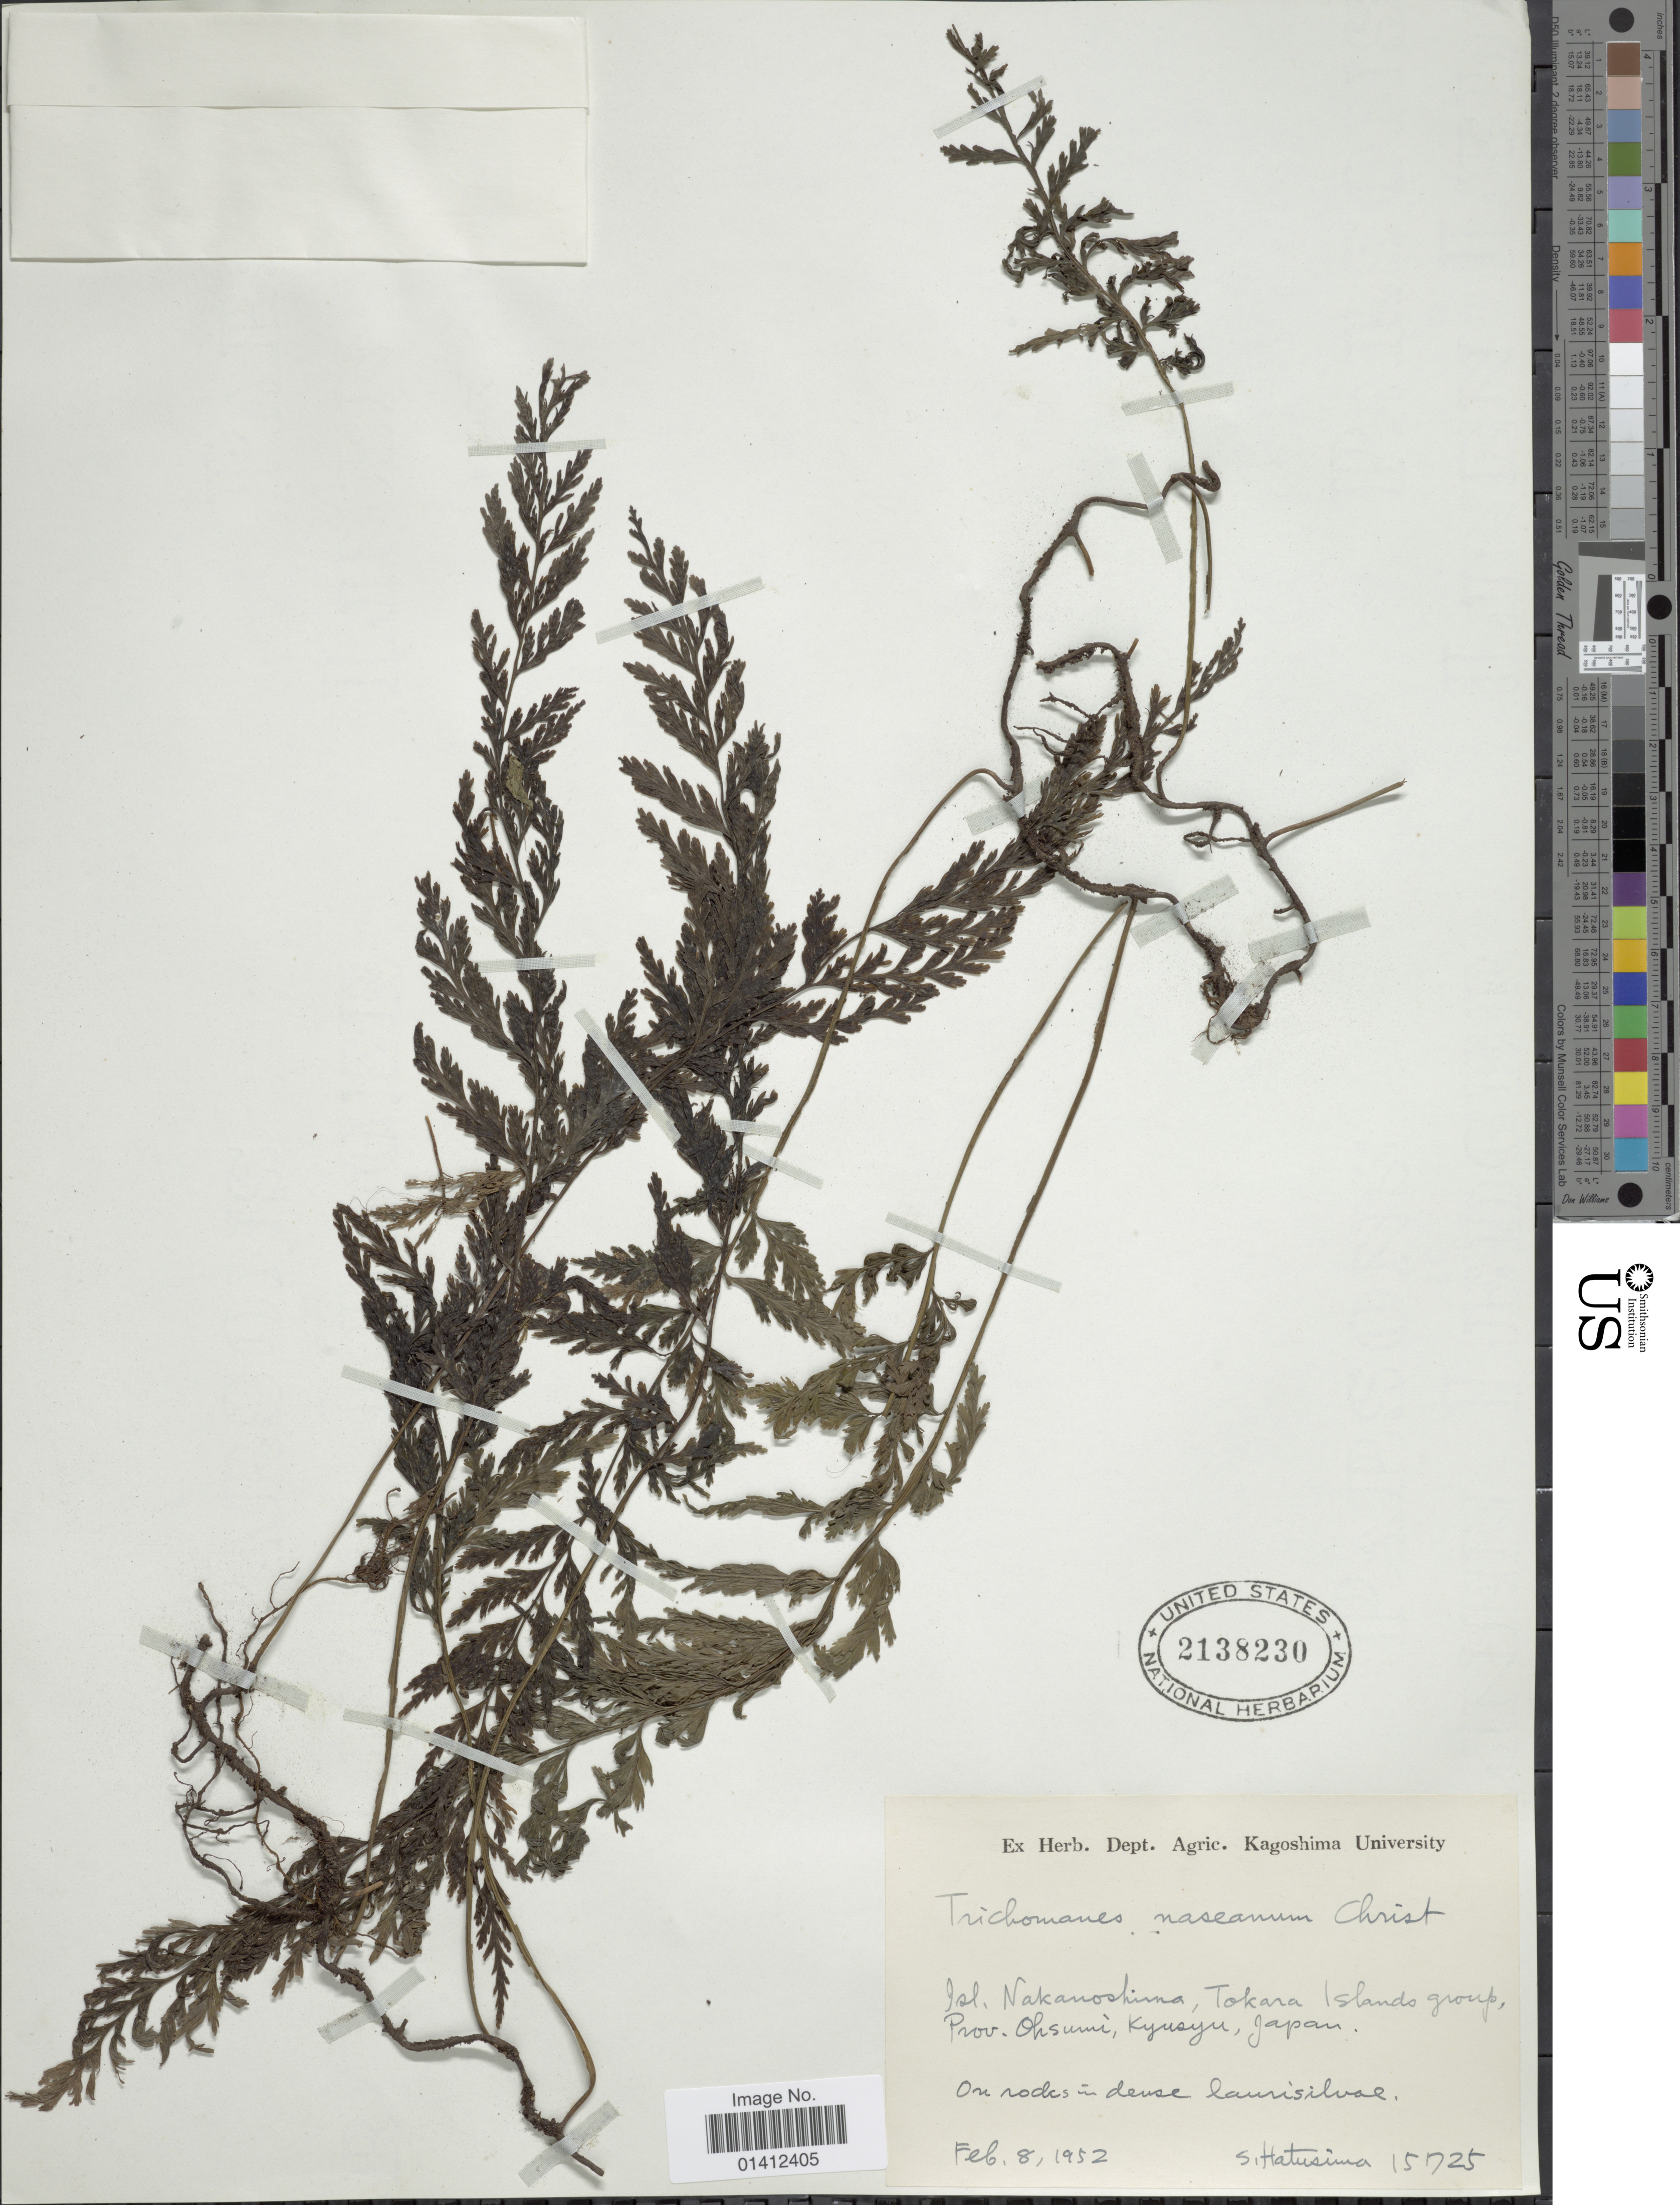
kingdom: Plantae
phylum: Tracheophyta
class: Polypodiopsida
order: Hymenophyllales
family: Hymenophyllaceae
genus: Vandenboschia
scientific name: Vandenboschia radicans var. naseana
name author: (Christ) H. Itô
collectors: S. Hatusima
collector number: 15725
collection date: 1952-02-08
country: Japan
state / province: Kagosima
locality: Is Nakanoshima, Tokara Islands group, Prov. Ohsumi, Kyusyu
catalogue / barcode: US 2138230